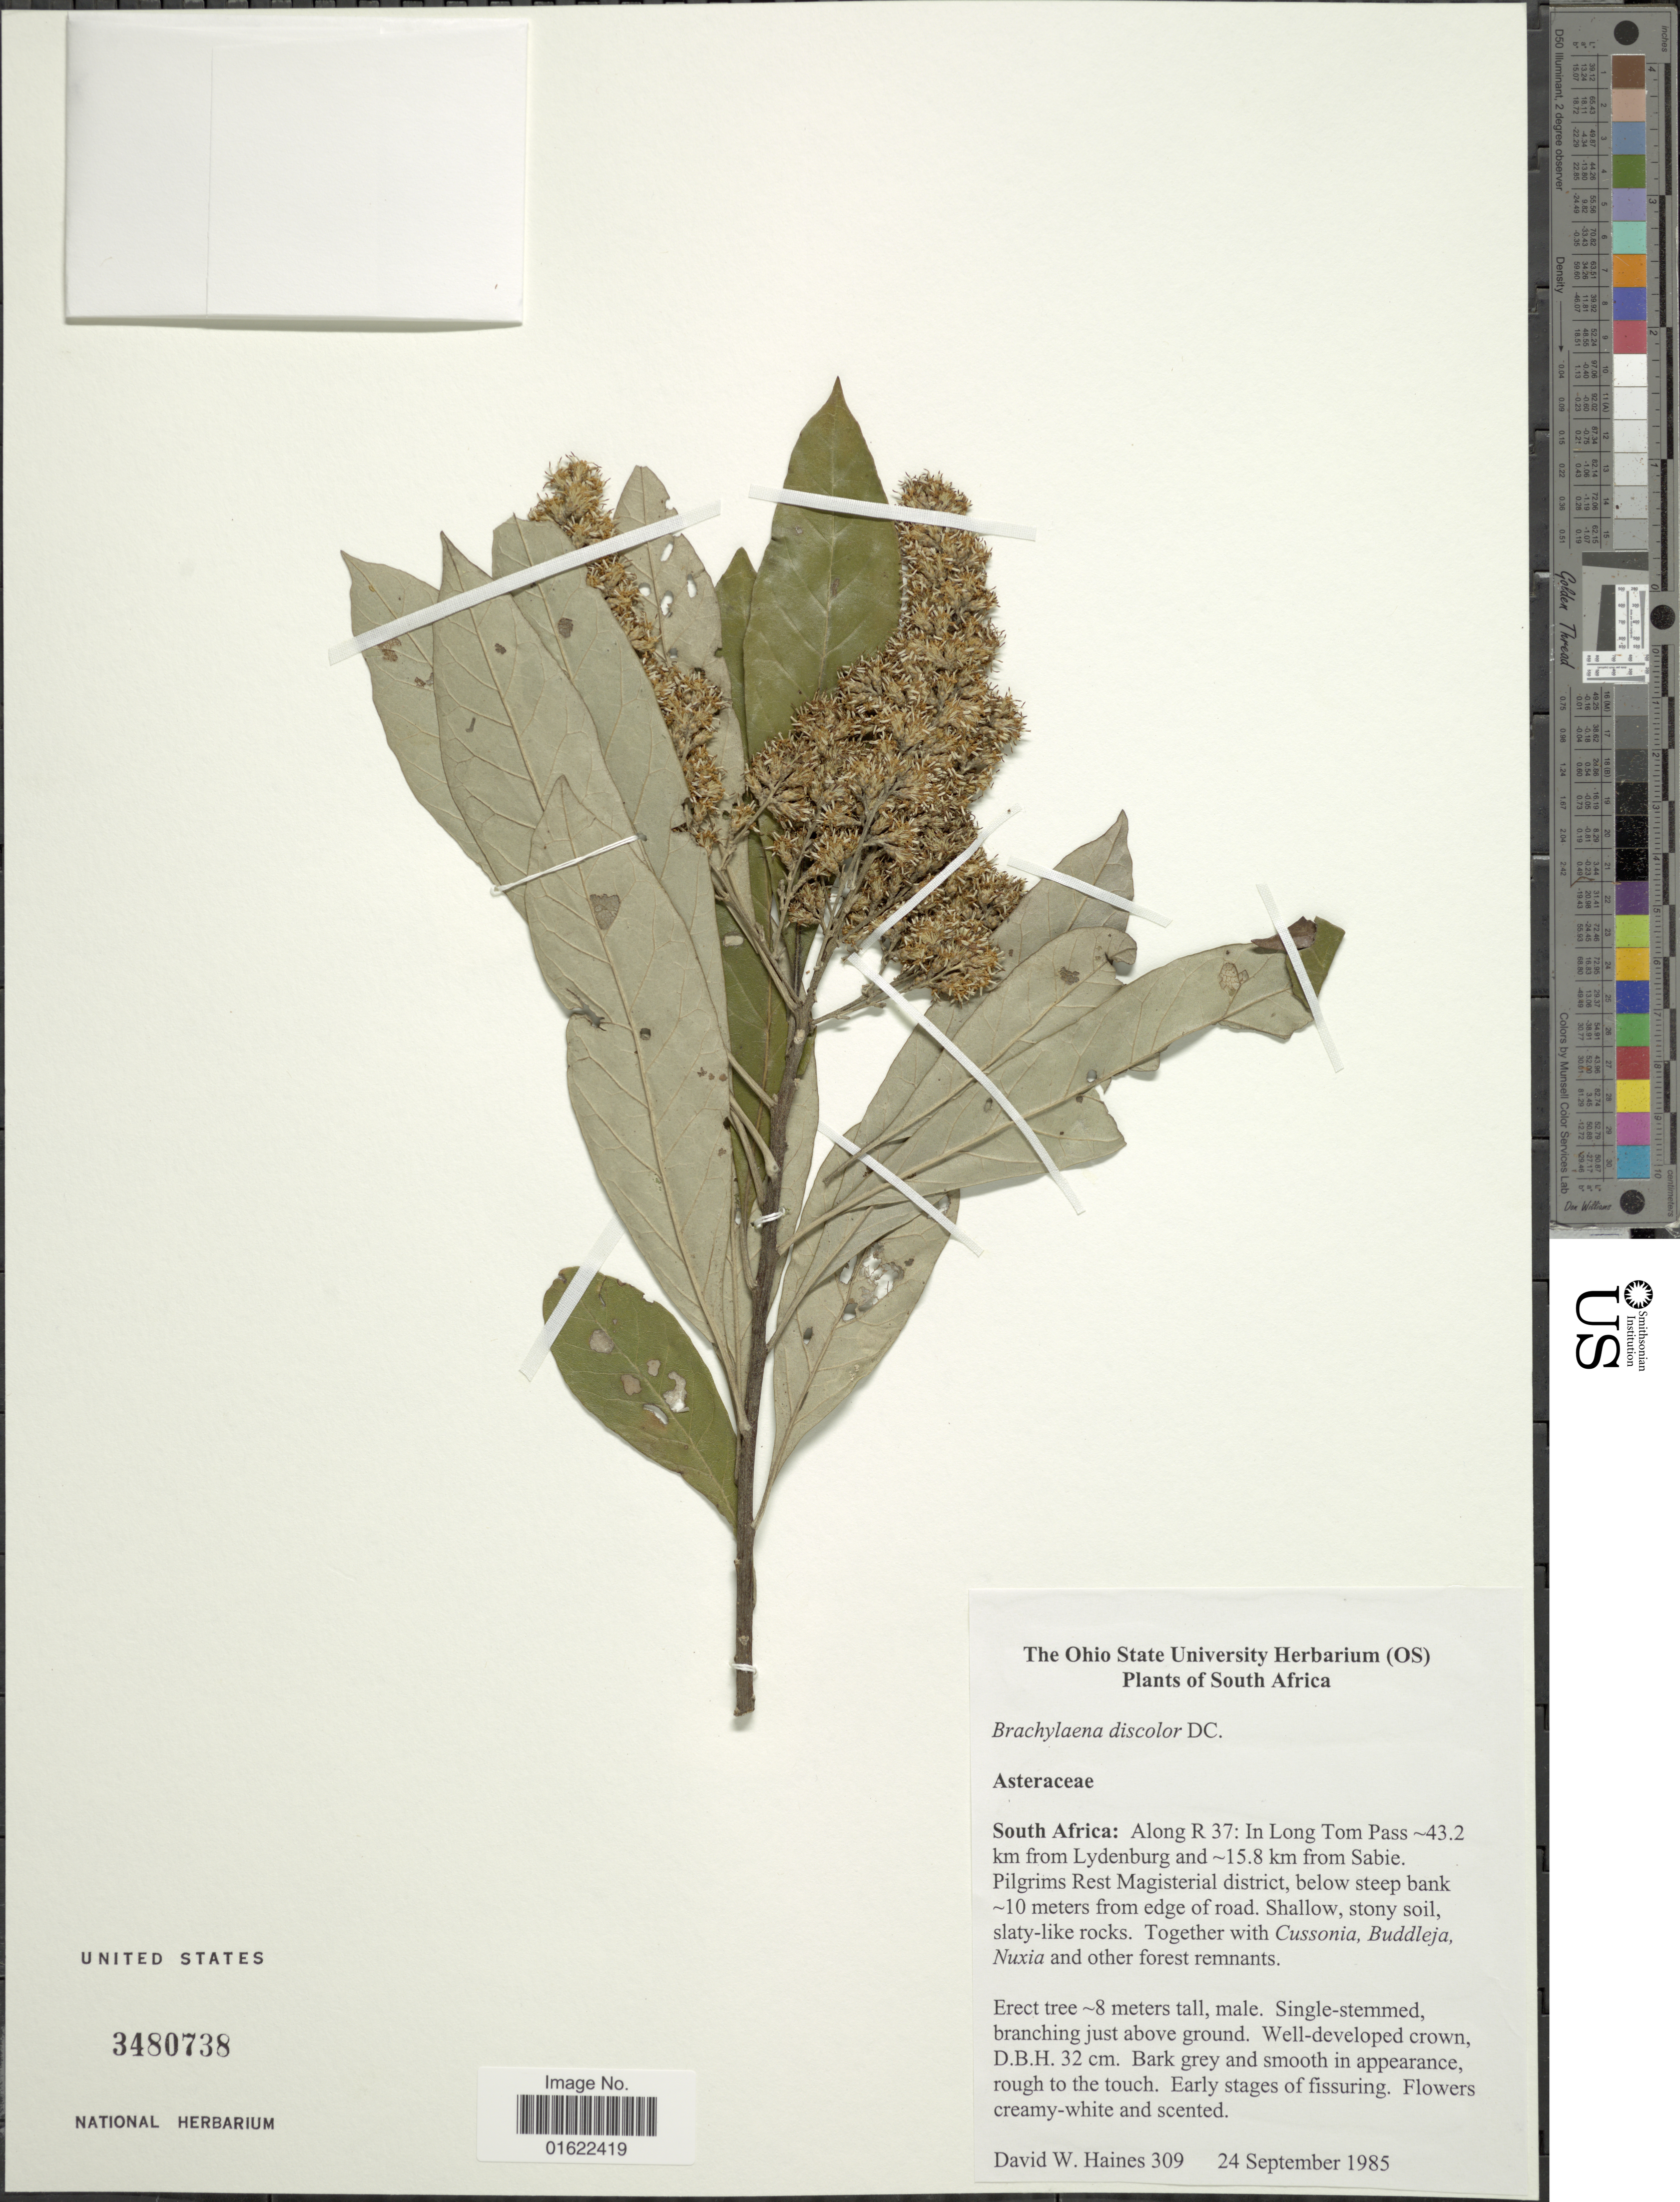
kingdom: Plantae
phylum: Tracheophyta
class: Magnoliopsida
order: Asterales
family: Asteraceae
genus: Brachylaena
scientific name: Brachylaena discolor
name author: DC.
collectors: D. Haines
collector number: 309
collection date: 1985-09-24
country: South Africa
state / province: Mpumalanga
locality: Along R 37: In Long Tom Pass 43.2 km from Lydenburg and 15.8 km from Sabie. Pilgrims Rest Magisterial district, below steep bank 10 meters from edge of road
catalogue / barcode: US 3480738